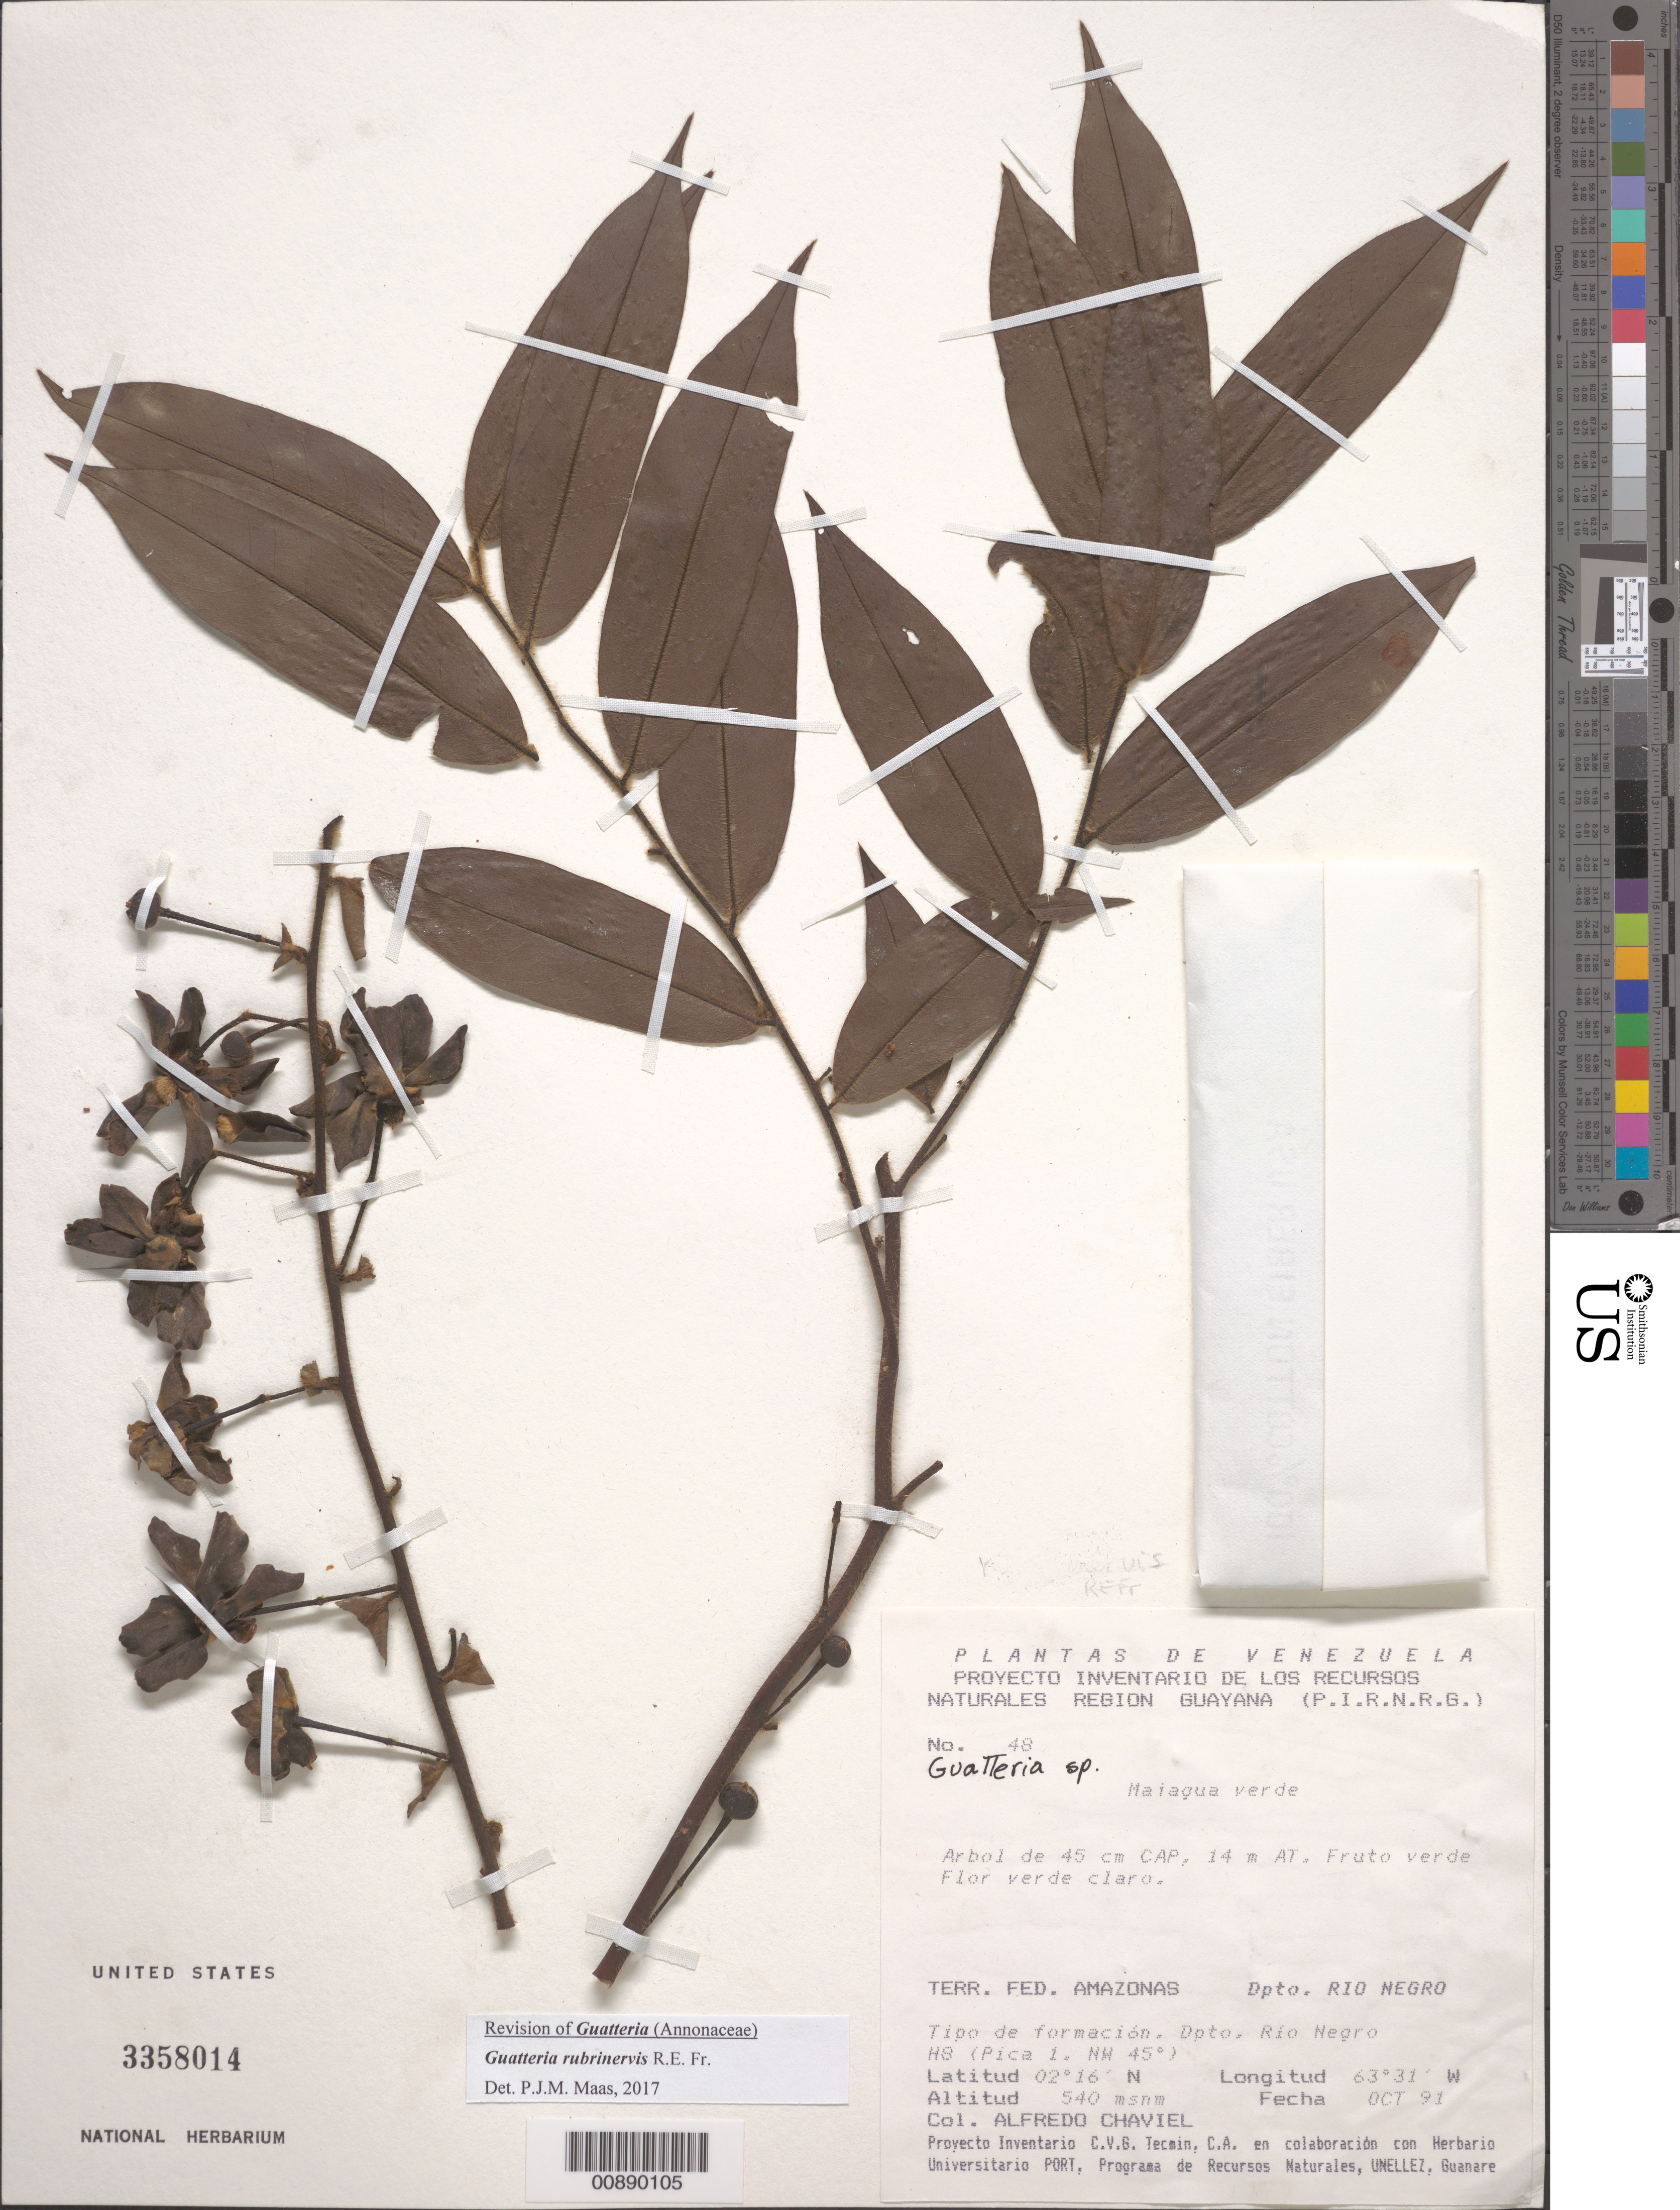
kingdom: Plantae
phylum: Tracheophyta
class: Magnoliopsida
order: Magnoliales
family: Annonaceae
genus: Guatteria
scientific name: Guatteria rubrinervis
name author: R.E. Fr.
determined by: Maas, Paul J.; Maas, H.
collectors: A. Chaviel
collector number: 48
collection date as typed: Oct-91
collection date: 1991-10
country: Venezuela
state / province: Amazonas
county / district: Río Negro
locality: Alto Orinoco, H8, Pica 1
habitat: Tipo de formación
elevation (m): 540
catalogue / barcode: US 3358014